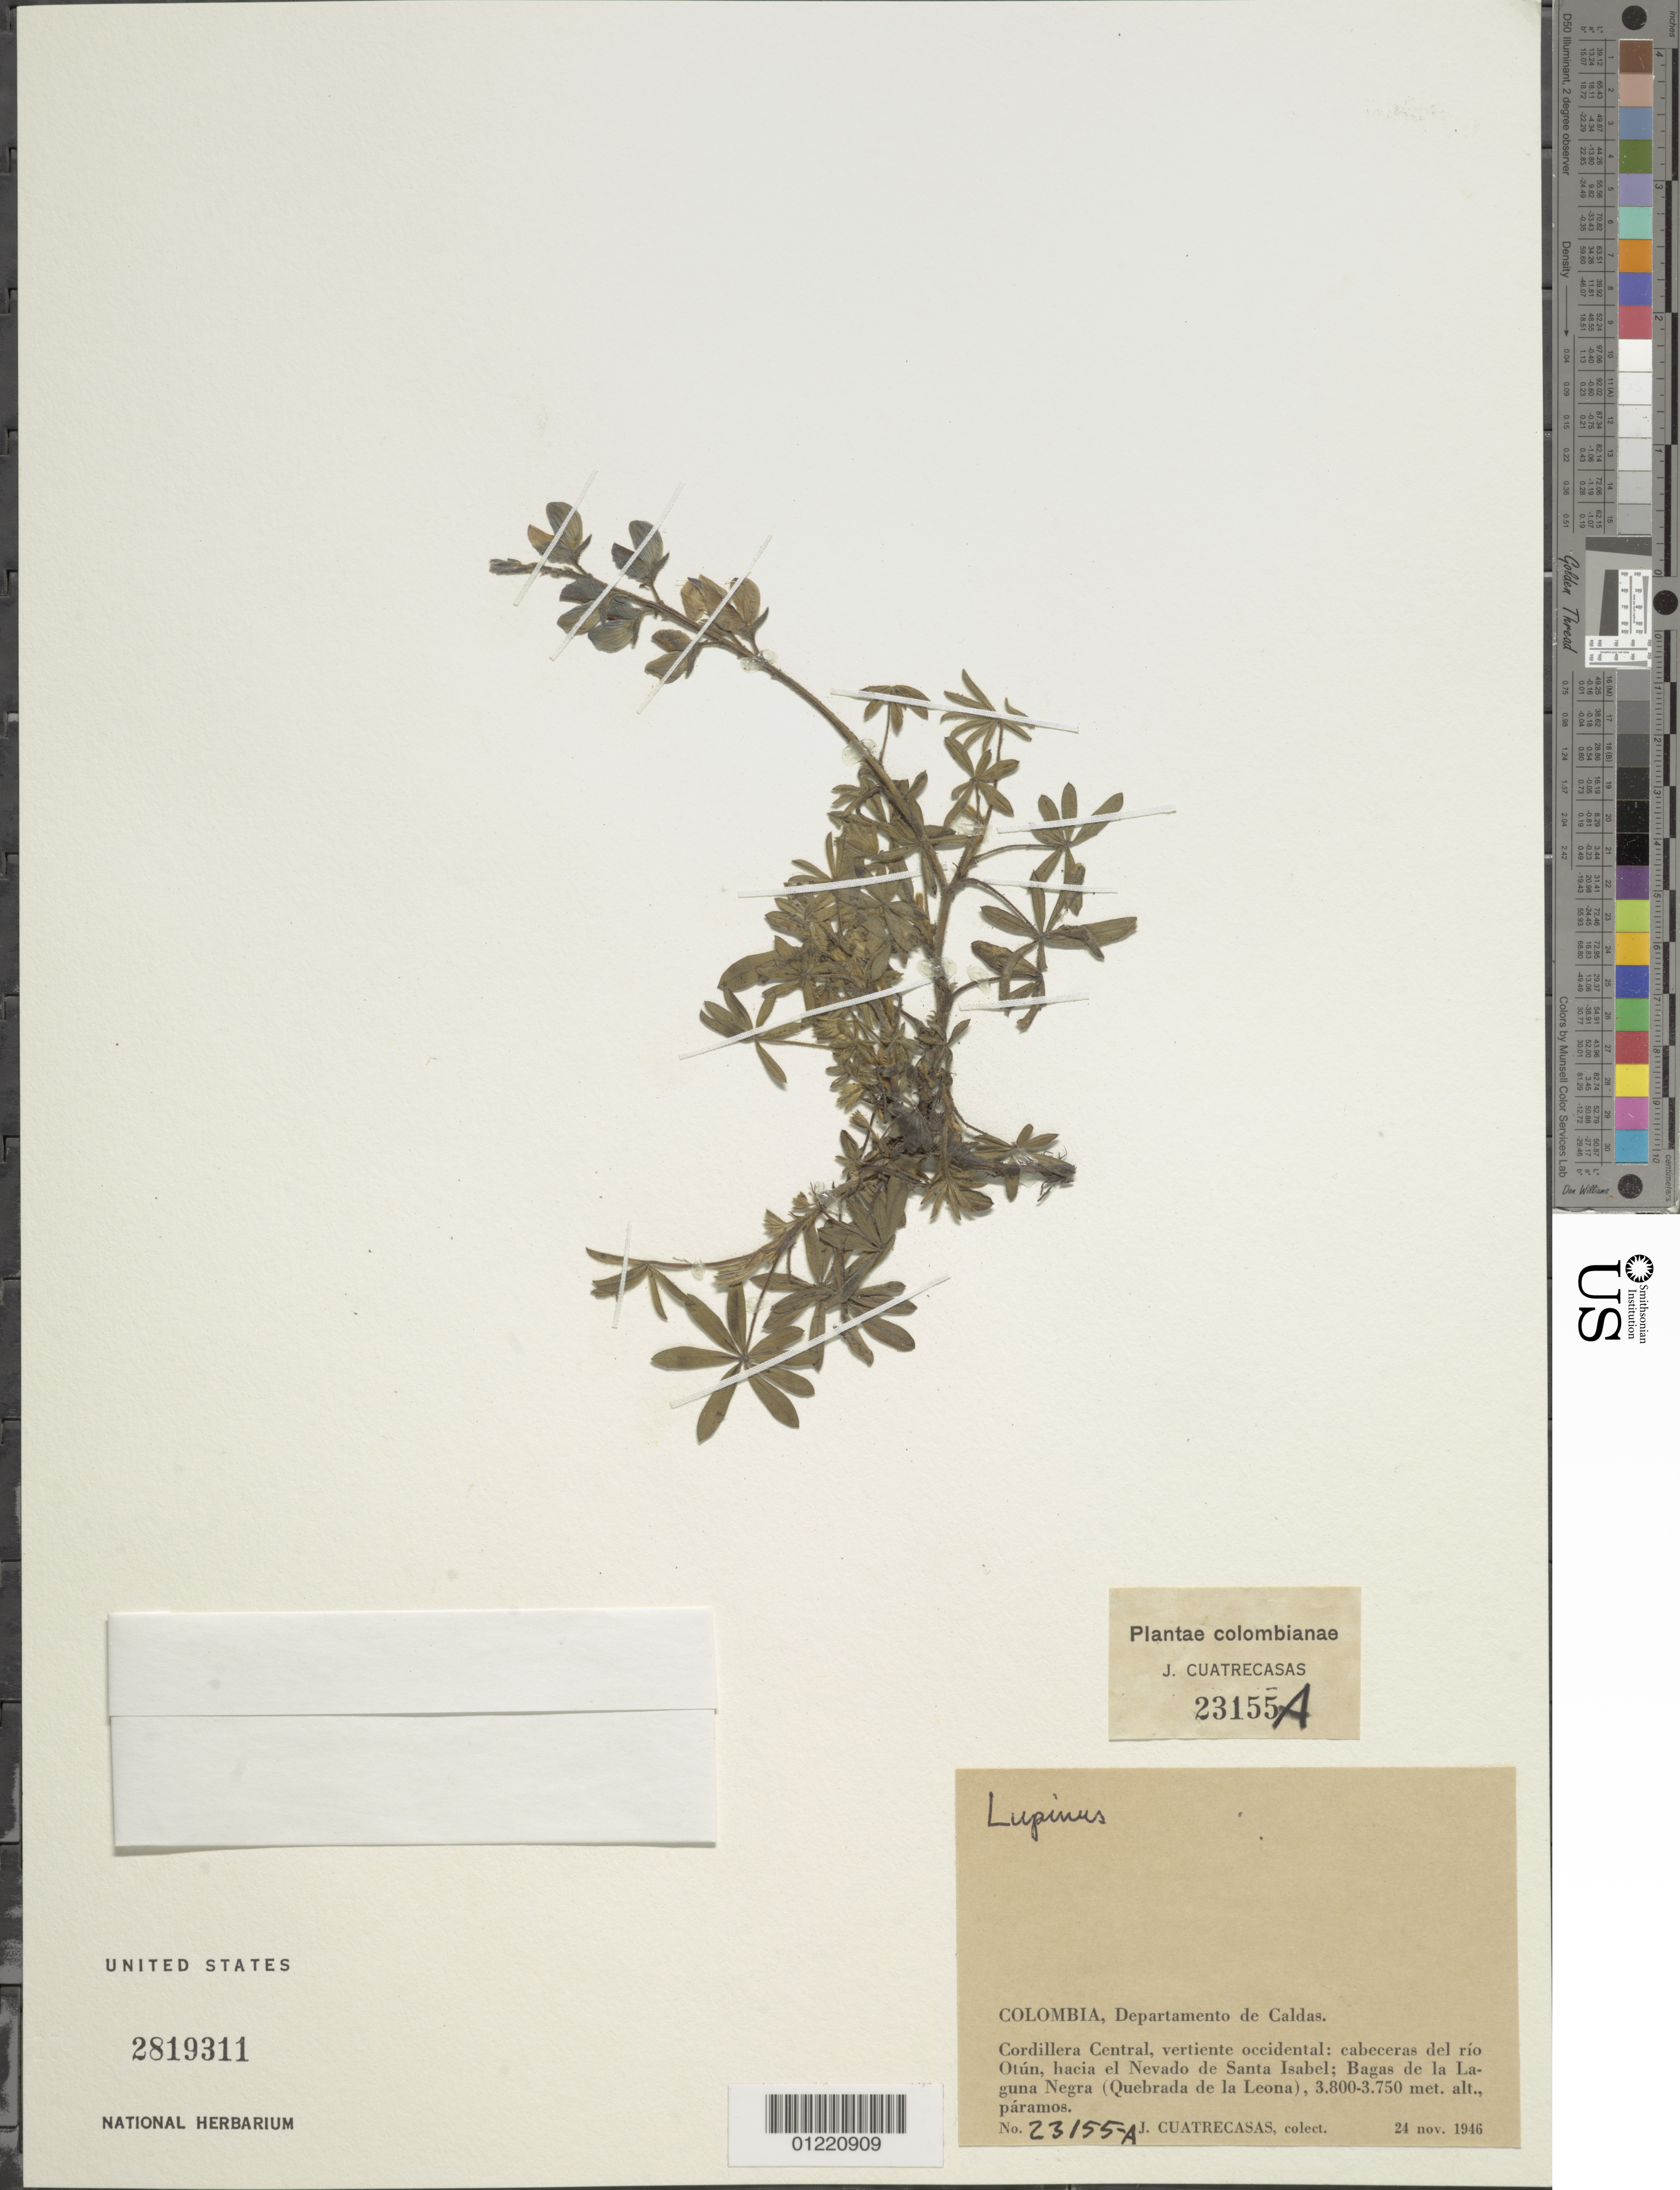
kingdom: Plantae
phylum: Tracheophyta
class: Magnoliopsida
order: Fabales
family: Fabaceae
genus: Lupinus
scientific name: Lupinus sp.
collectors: J. Cuatrecasas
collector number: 23155A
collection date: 1946-11-24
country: Colombia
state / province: Caldas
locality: Cordillera Central, vertiente occidental: cabeceras del rio Otun, hacia el Nevado de Santa Isabel; Bagas de la Laguna Negra (Quebrada de la Leona)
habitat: paramos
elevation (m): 3750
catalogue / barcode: US 2819311